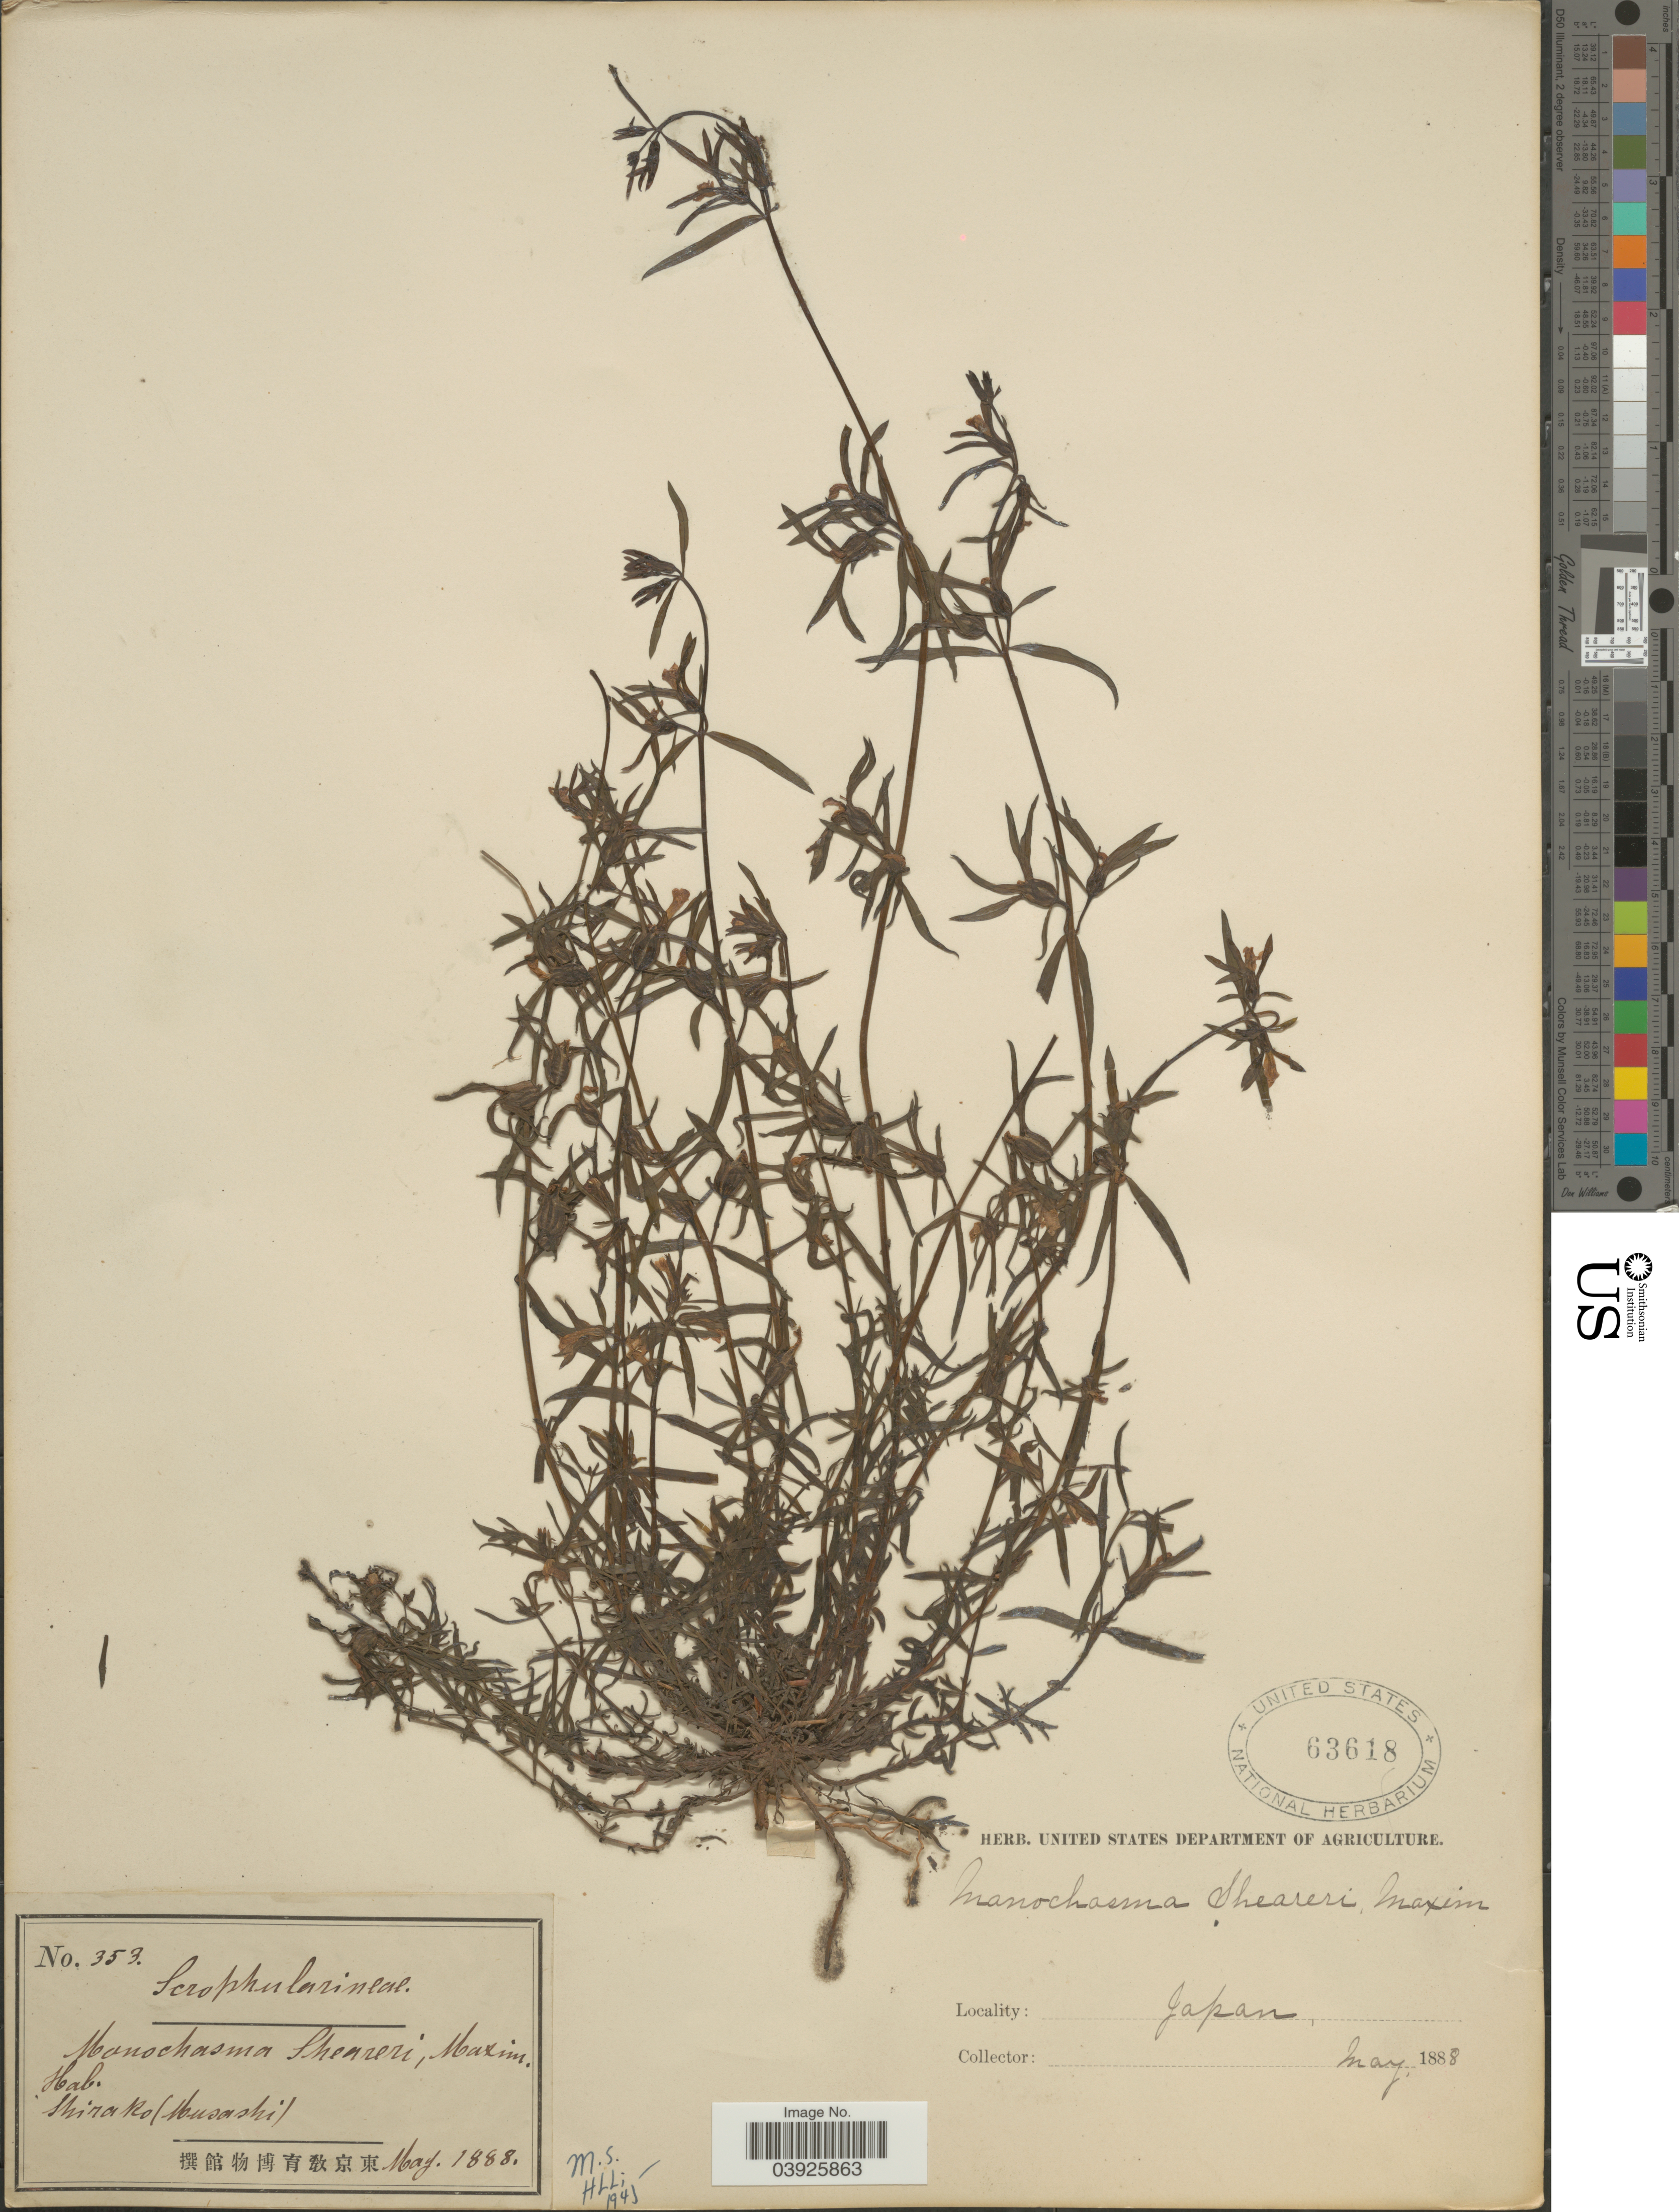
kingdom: Plantae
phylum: Tracheophyta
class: Magnoliopsida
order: Lamiales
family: Orobanchaceae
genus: Monochasma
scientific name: Monochasma sheareri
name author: (S. Moore) Maxim. ex Franch. & Sav.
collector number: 353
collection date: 1888-05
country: Japan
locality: Shirako (Musashi).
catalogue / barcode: US 63618